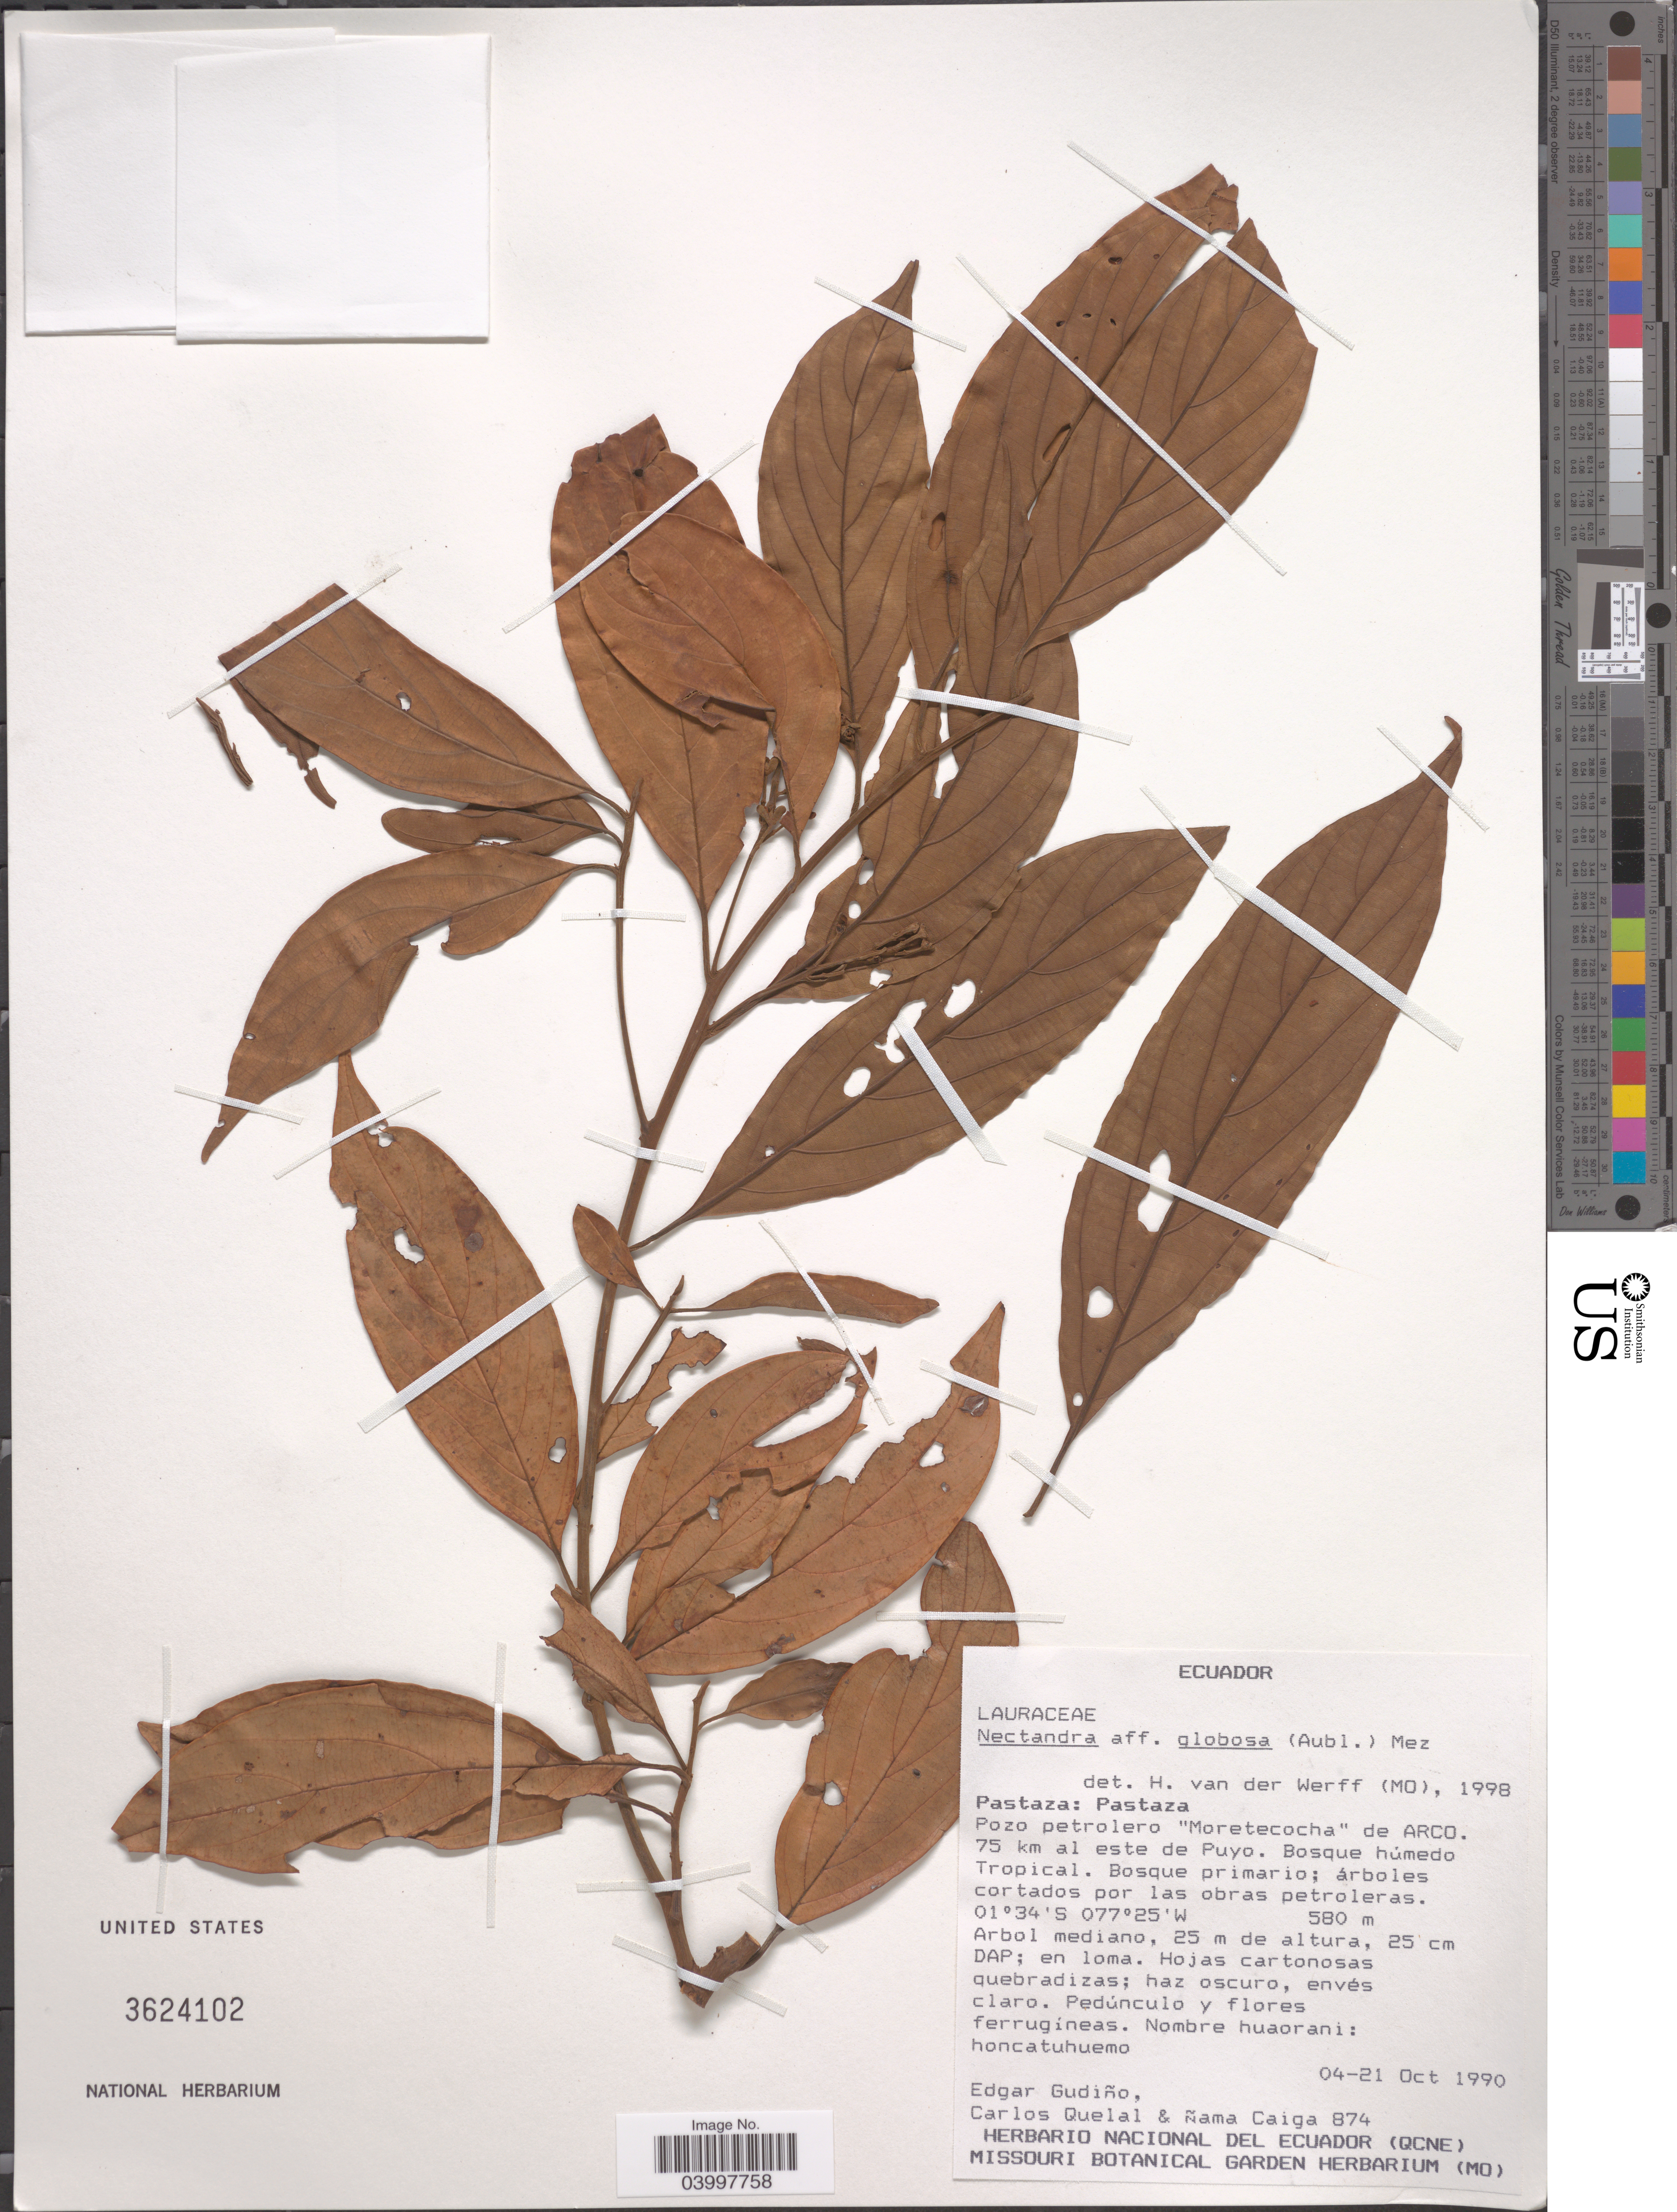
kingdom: Plantae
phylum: Tracheophyta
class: Magnoliopsida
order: Laurales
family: Lauraceae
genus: Nectandra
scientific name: Nectandra globosa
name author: (Aubl.) Mez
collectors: E. Gudiño, C. Quelal & Ñ. Caiga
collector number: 874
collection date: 1990-10-04/1990-10-21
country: Ecuador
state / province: Pastaza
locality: Pastaza: Pastaza. Pozo petrolero "Moretecocha" de ARCO. 75 km al este de Puyo. Bosque húmedo Tropical.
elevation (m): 580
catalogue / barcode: US 3624102